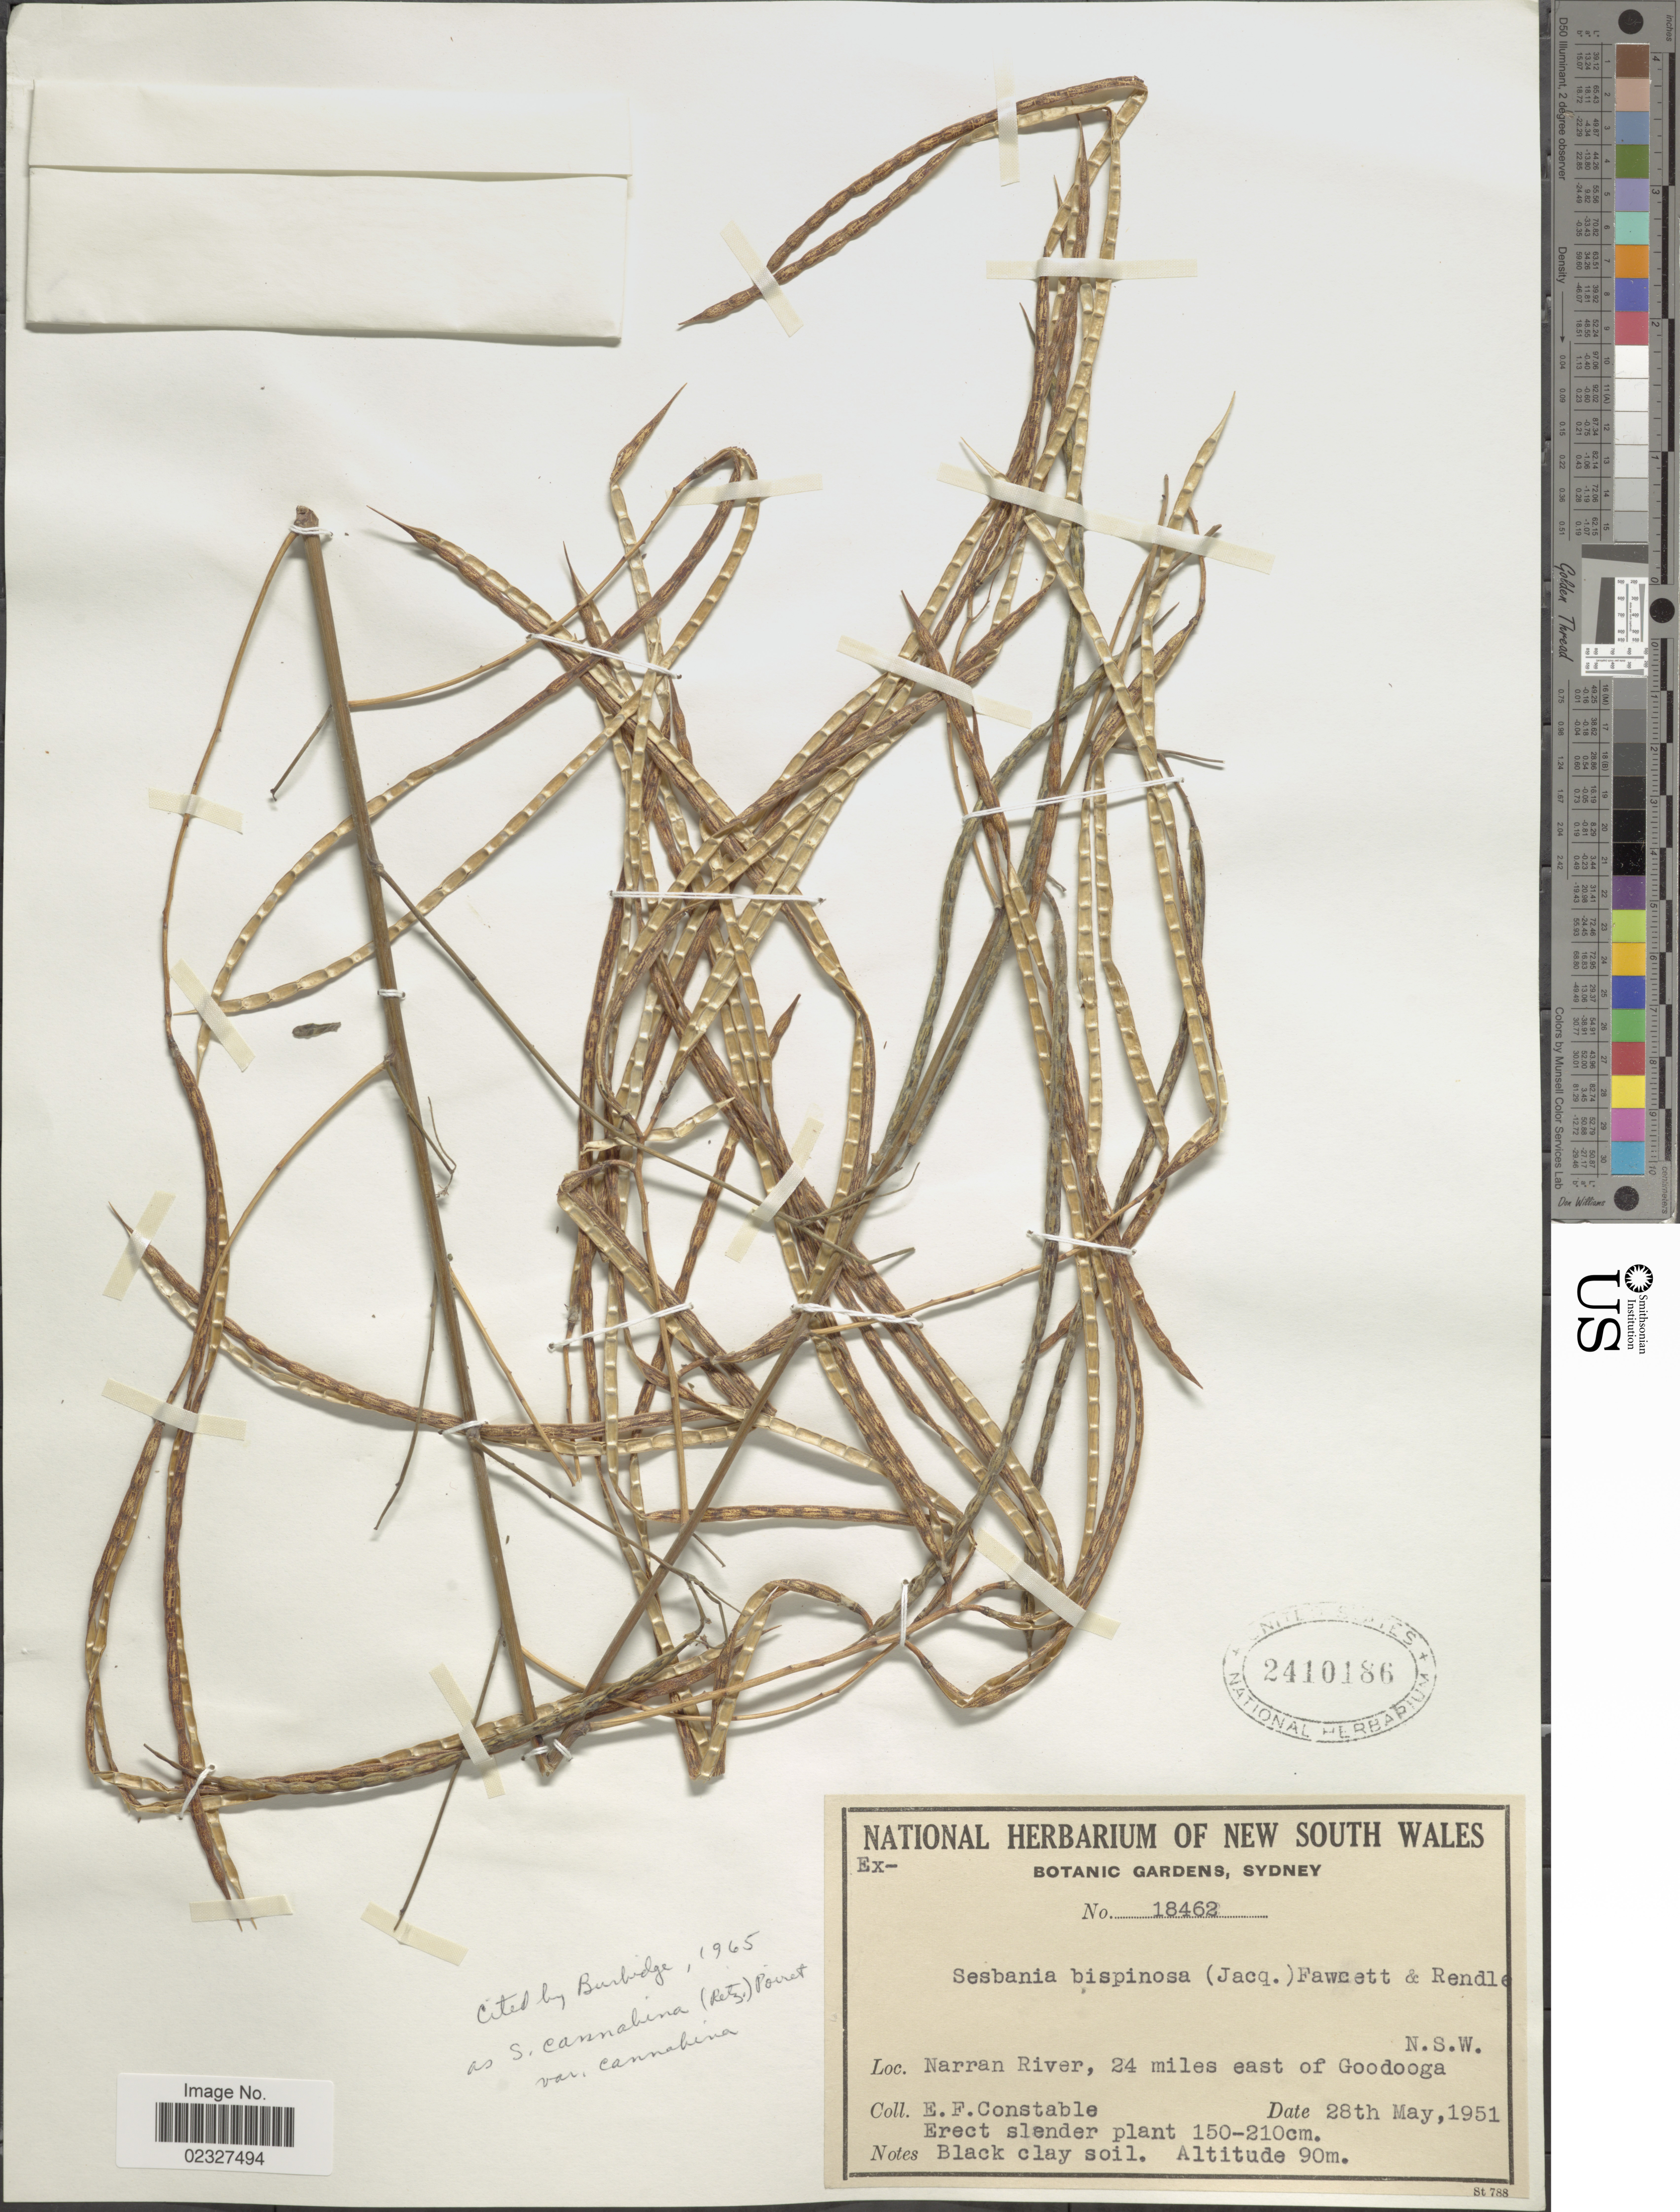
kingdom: Plantae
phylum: Tracheophyta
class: Magnoliopsida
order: Fabales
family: Fabaceae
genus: Sesbania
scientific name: Sesbania cannabina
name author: (Retz.) Poir.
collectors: E. F. Constable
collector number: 18462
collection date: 1951-05-28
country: Australia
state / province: New South Wales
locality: Narran River, 24 miles east of Goodooga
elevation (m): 90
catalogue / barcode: US 2410186